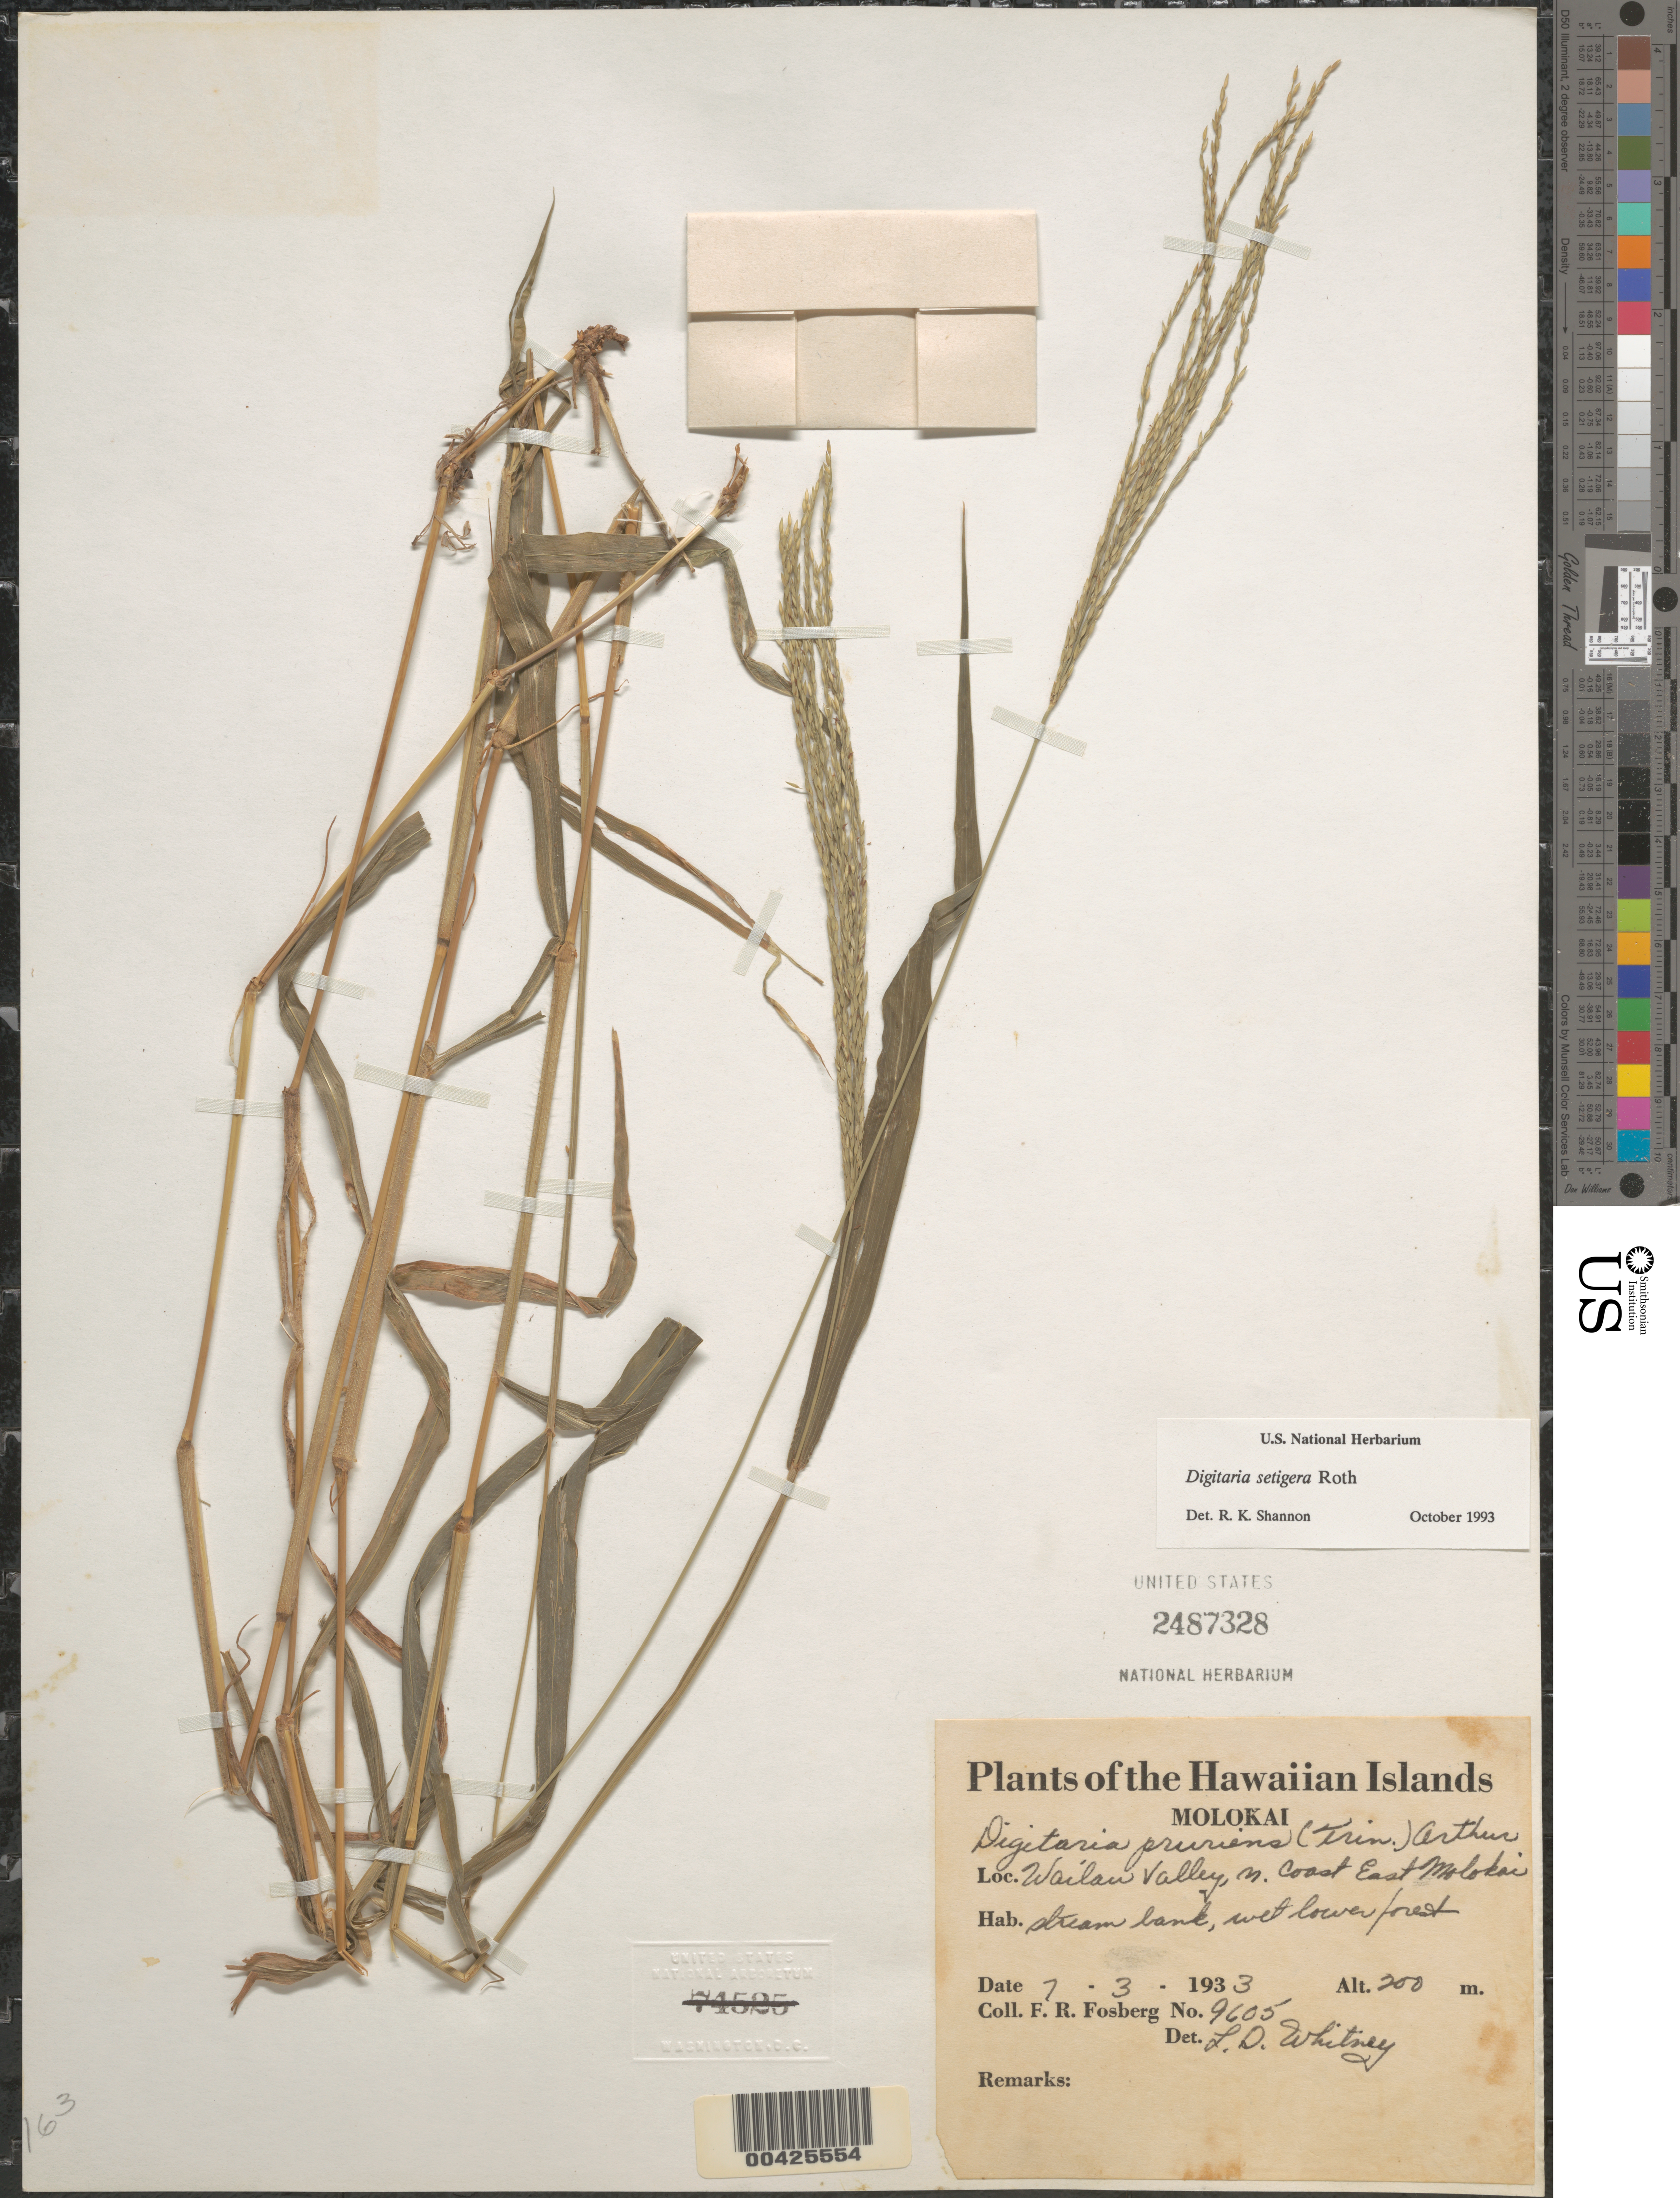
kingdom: Plantae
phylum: Tracheophyta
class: Liliopsida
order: Poales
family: Poaceae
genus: Digitaria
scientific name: Digitaria setigera var. setigera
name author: Roth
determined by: Faccenda, K.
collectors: F. R. Fosberg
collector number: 9605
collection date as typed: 3 Jul 1933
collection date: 1933-07-03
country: United States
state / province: Hawaii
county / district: Maui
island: Moloka'i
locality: Wailau Valley, north coast East Molokai.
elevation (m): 200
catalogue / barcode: US 2487328